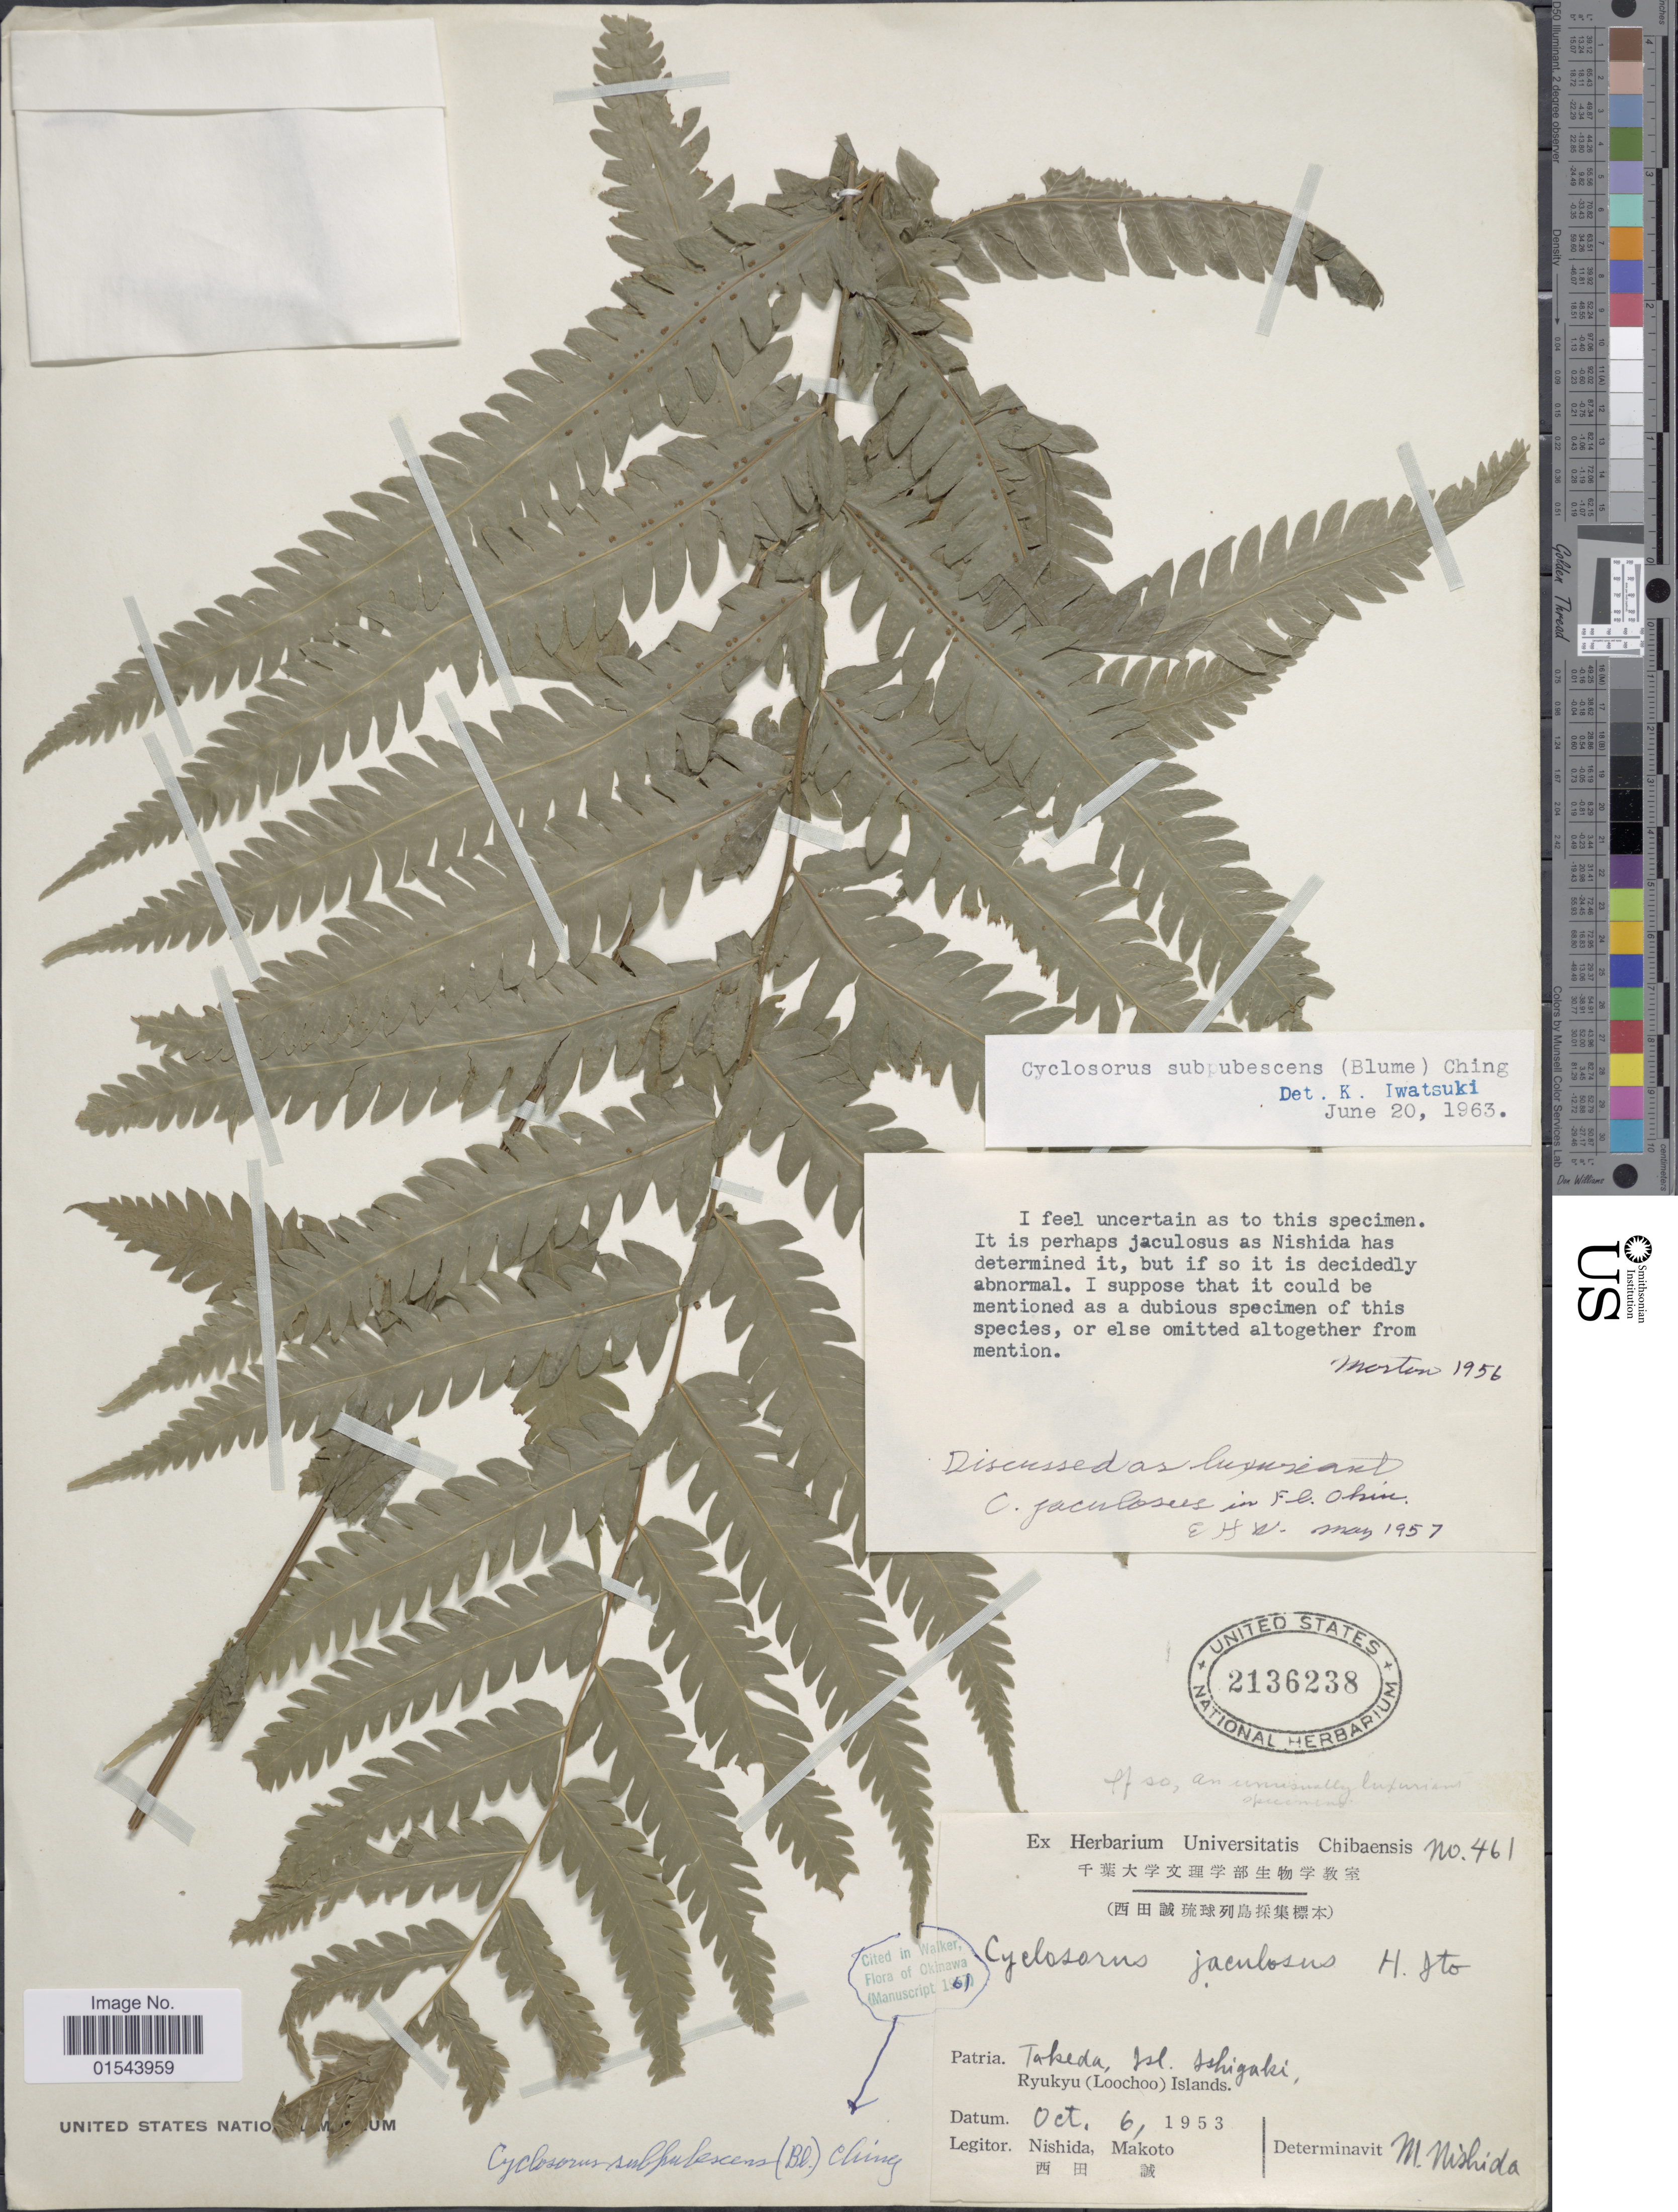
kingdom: Plantae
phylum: Tracheophyta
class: Polypodiopsida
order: Polypodiales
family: Thelypteridaceae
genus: Christella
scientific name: Christella subpubescens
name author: (Blume) Holttum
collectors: M. Nishida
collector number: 461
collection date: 1953-10-06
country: Japan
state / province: Okinawa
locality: Takeda, Isl Ishigaki, Ryukyu (Loochoo) Islands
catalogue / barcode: US 2136238